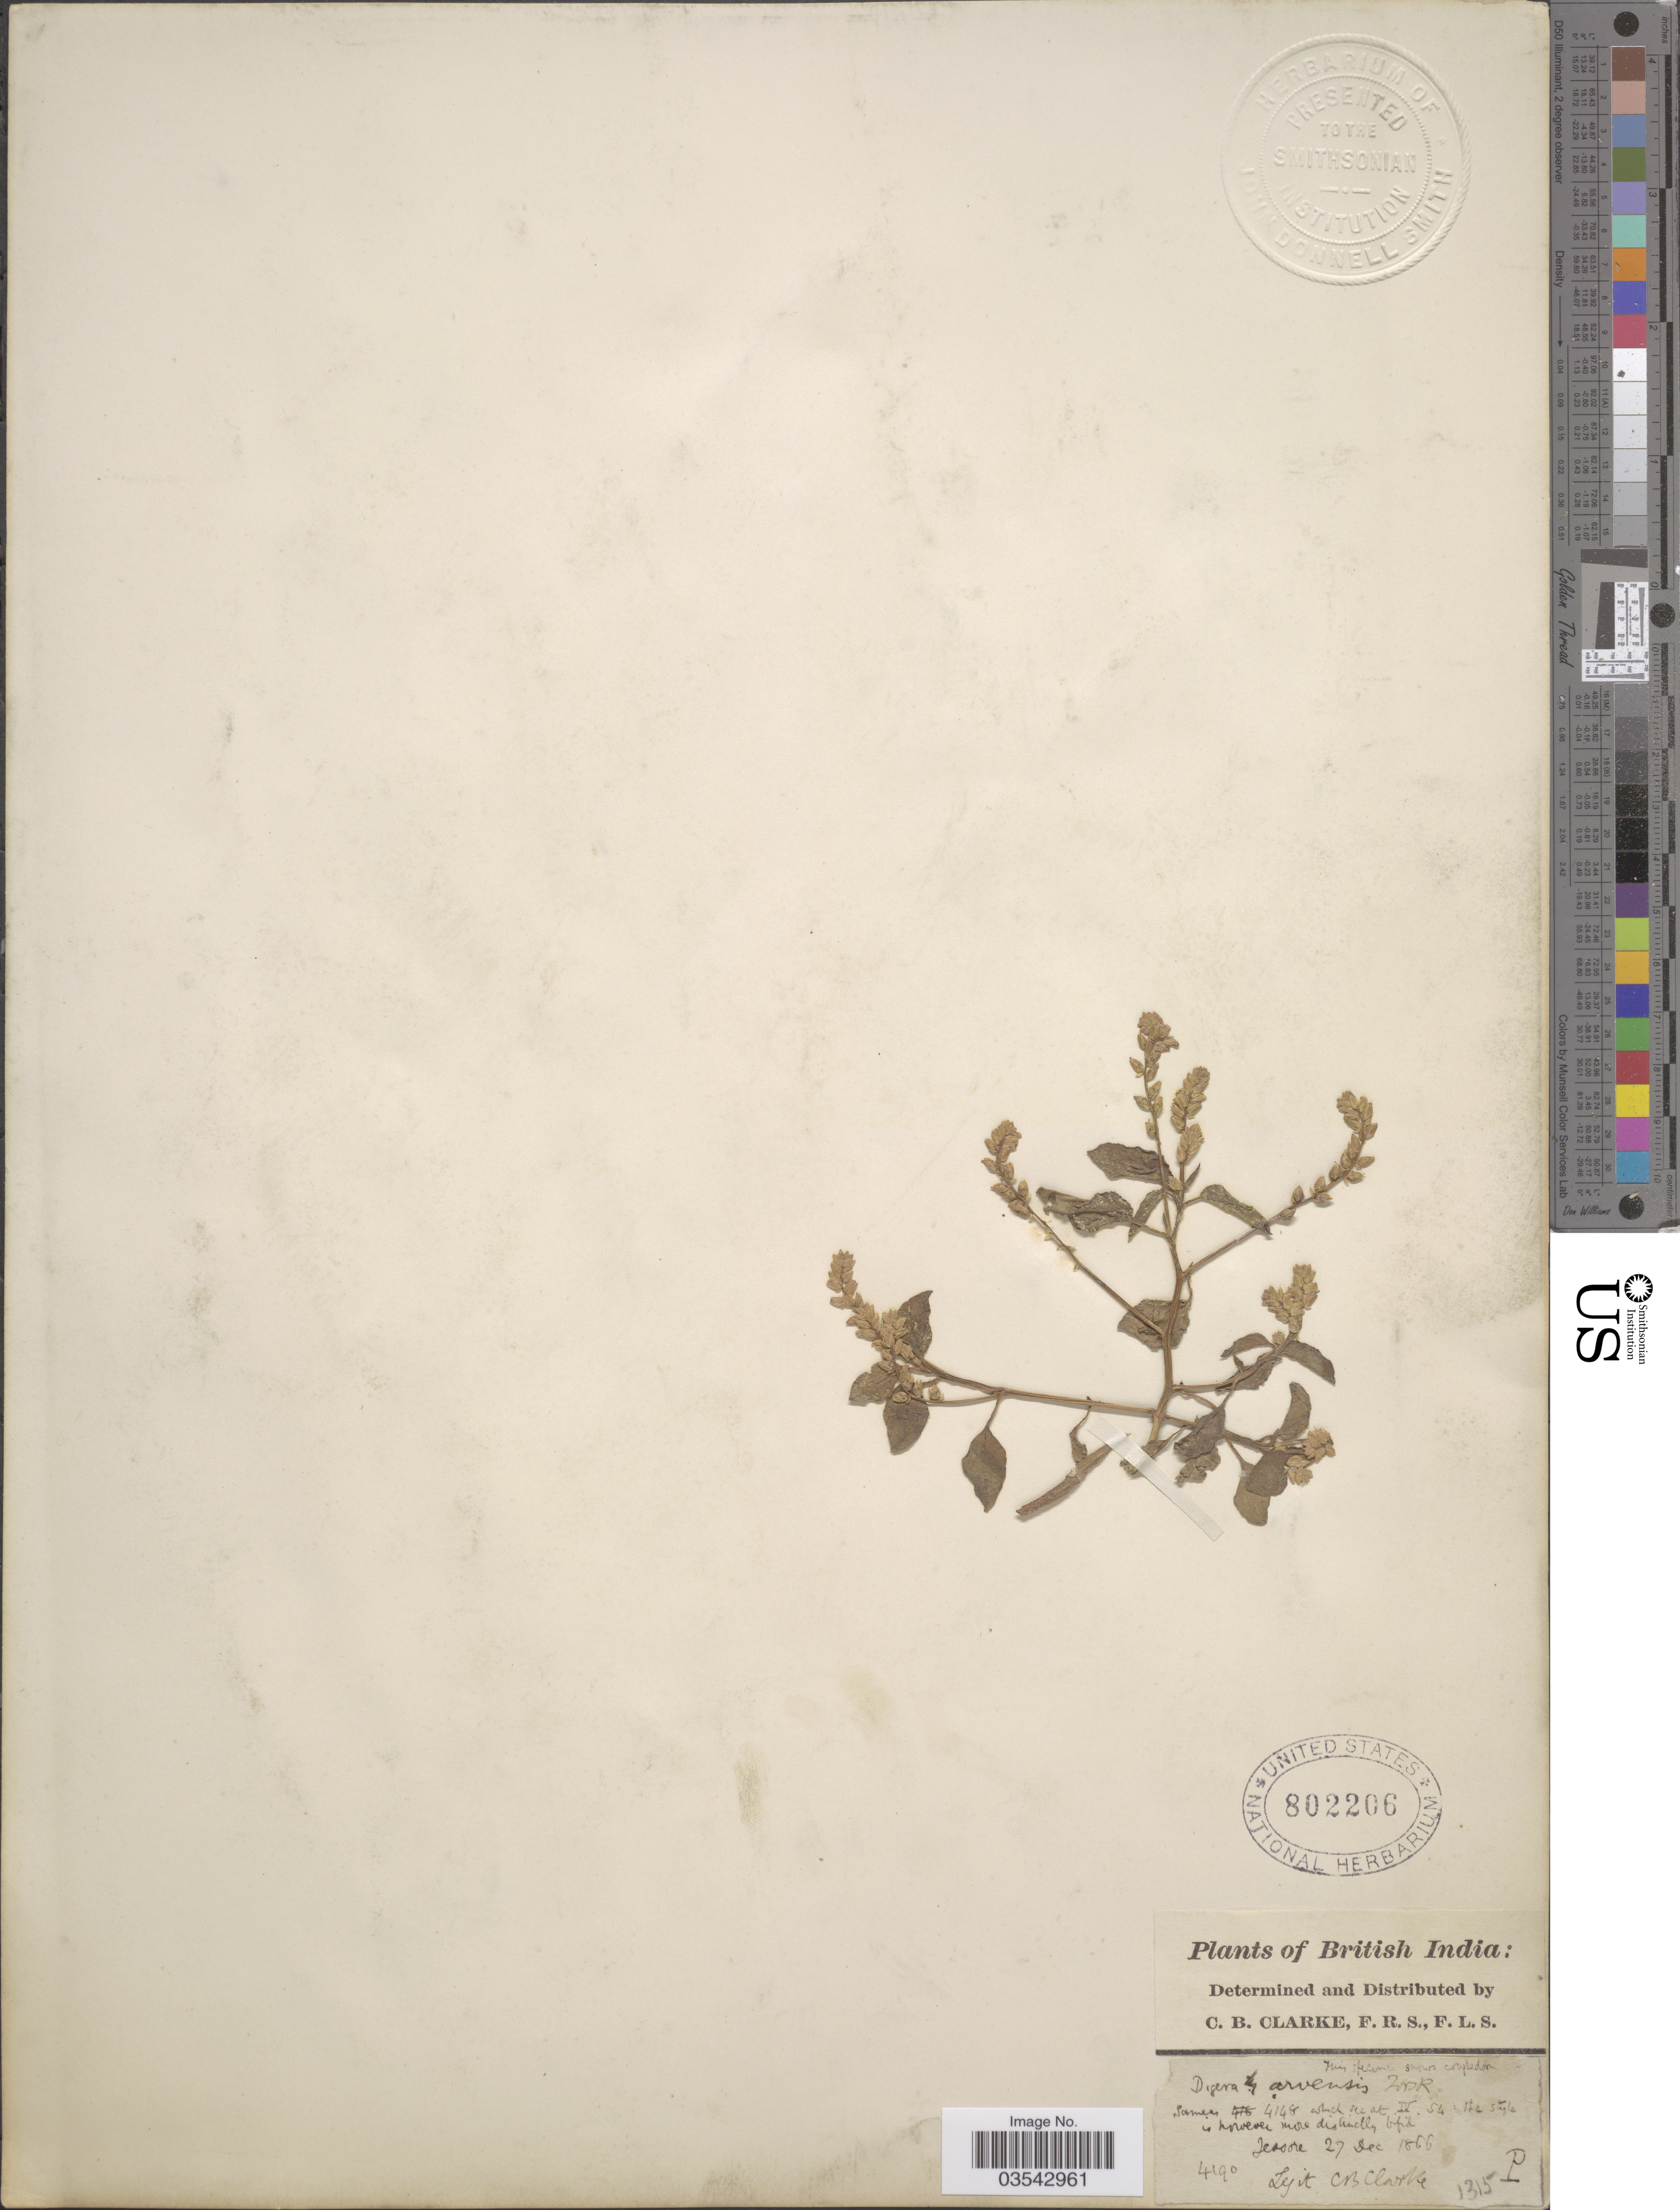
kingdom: Plantae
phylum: Tracheophyta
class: Magnoliopsida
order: Caryophyllales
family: Amaranthaceae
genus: Digera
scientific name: Digera muricata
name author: (L.) Mart.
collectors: C. B. Clarke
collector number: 4190/1315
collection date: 1866-12-27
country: Bangladesh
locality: British India. Jessore.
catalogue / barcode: US 802206